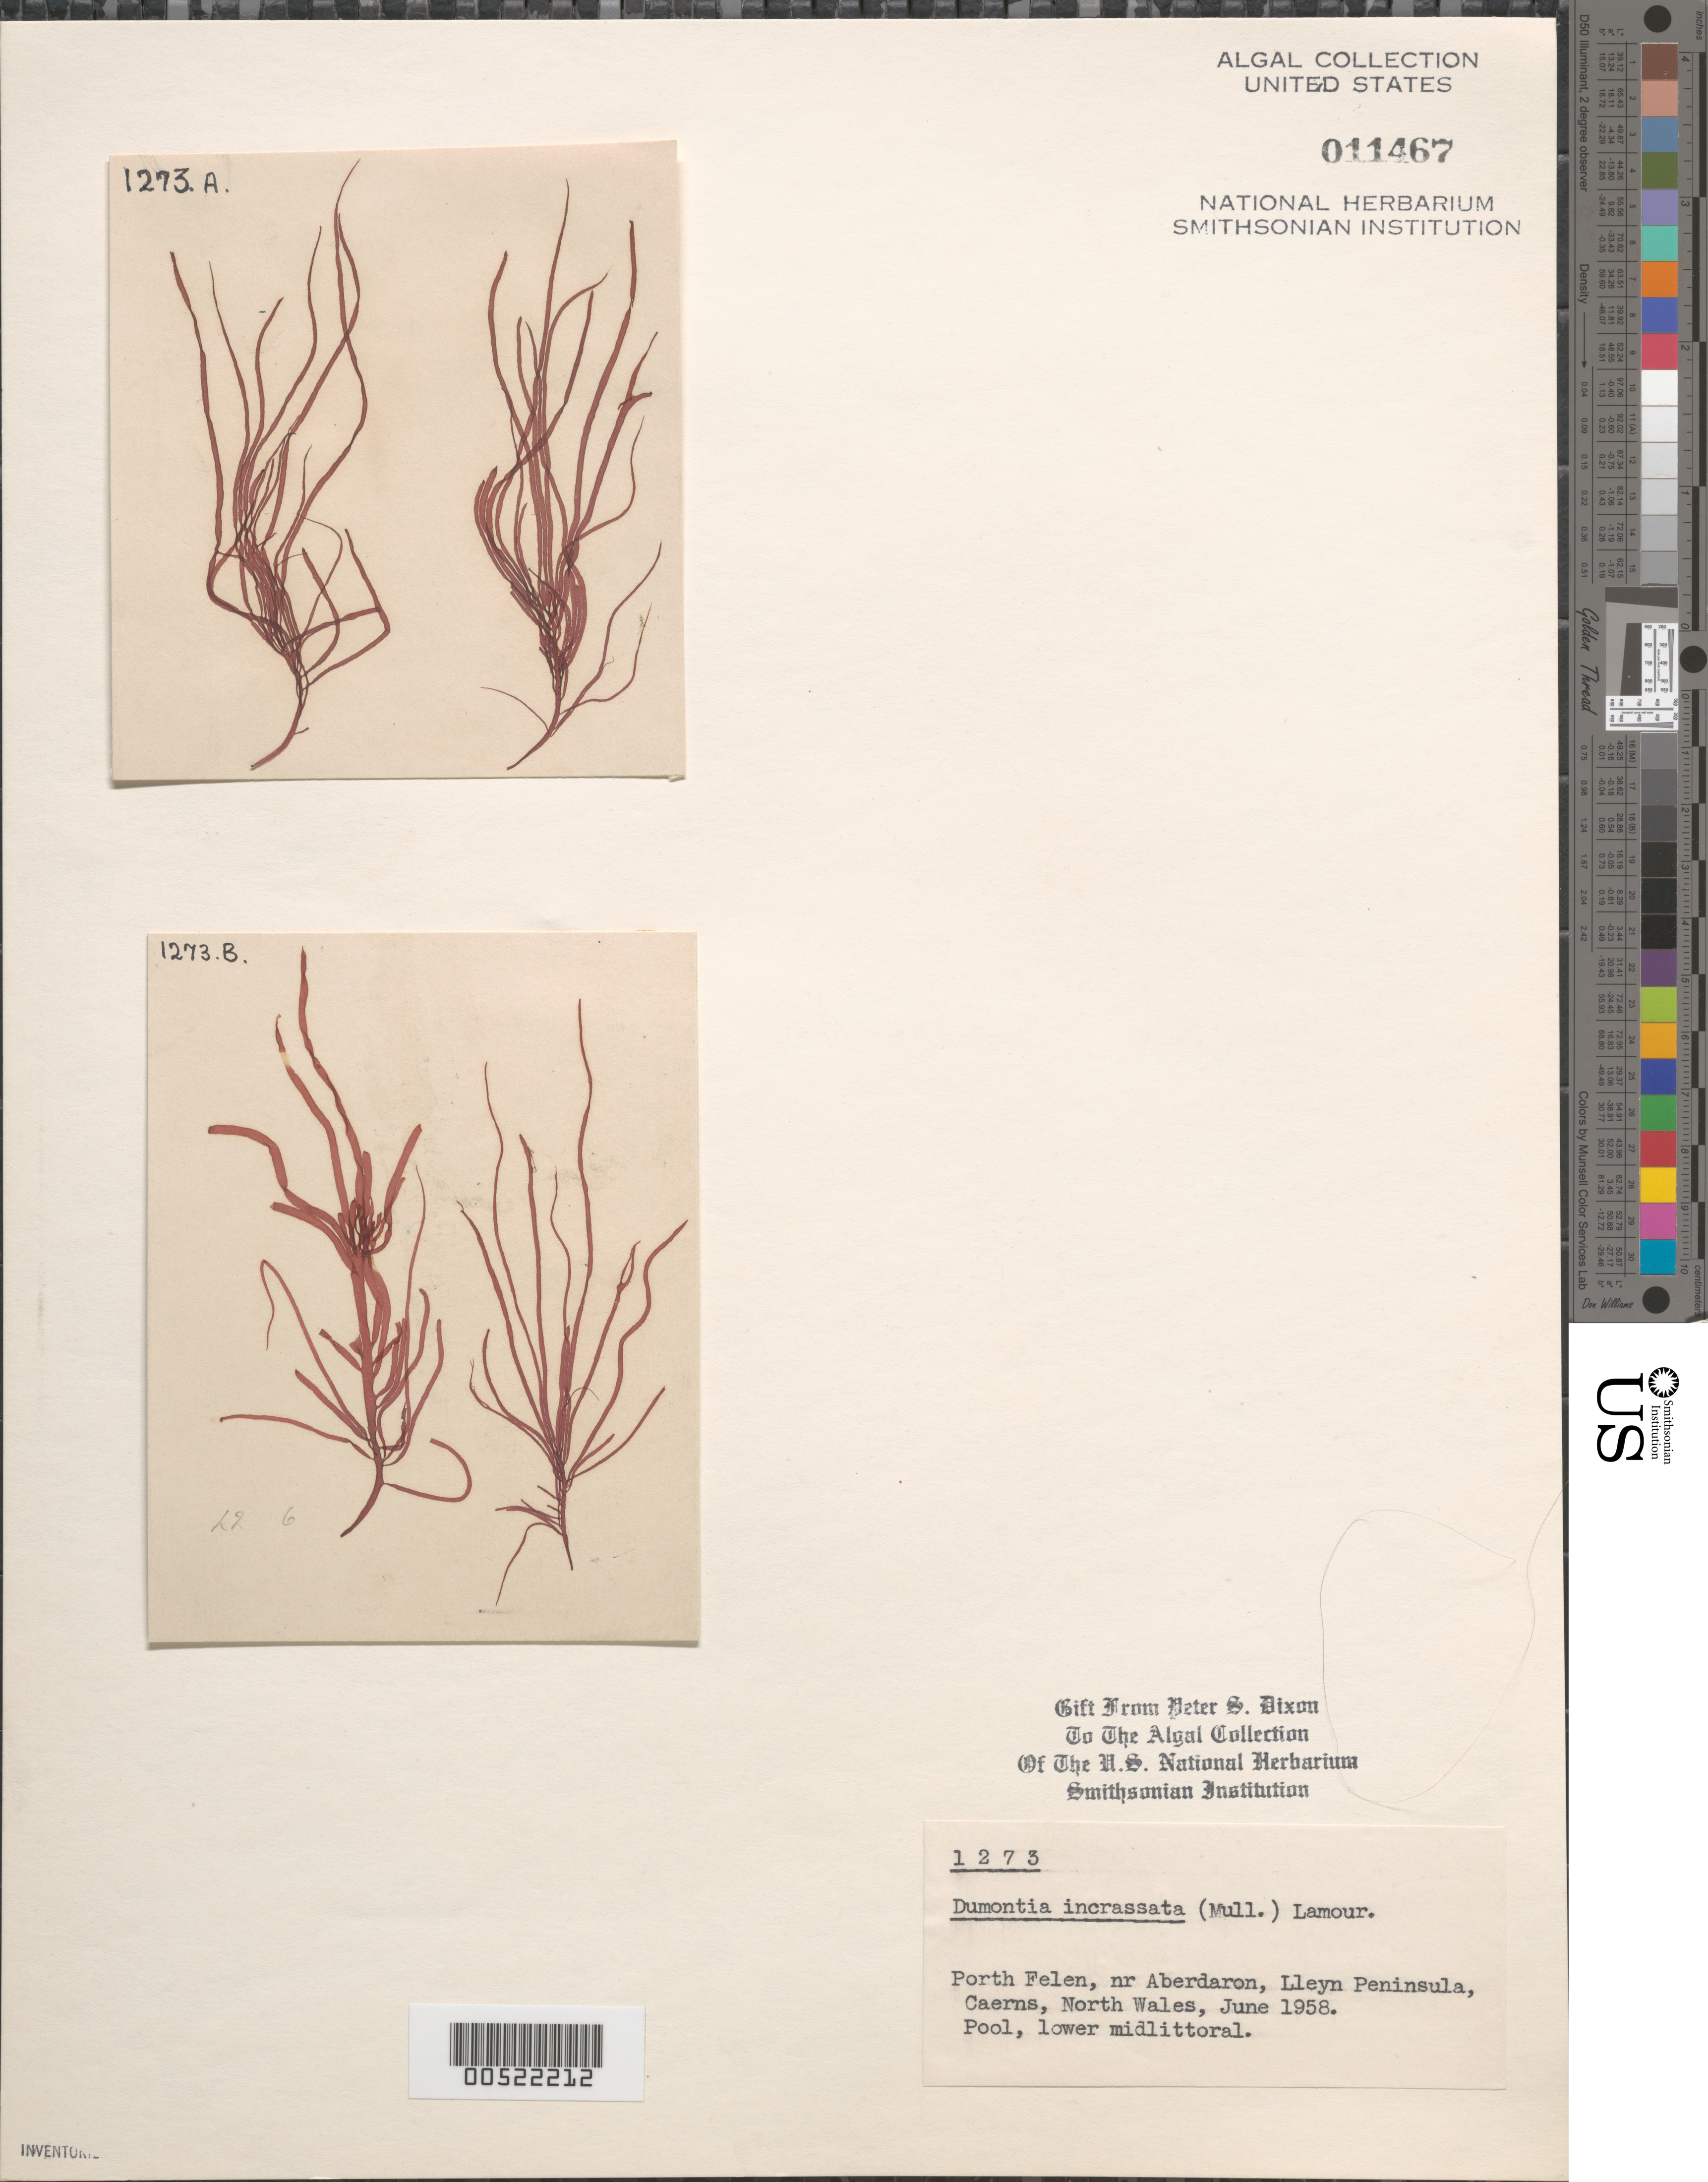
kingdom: Plantae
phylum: Rhodophyta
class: Florideophyceae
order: Gigartinales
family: Dumontiaceae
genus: Dumontia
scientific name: Dumontia contorta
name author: (S.G. Gmel.) Rupr.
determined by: Algae name updating Project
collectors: P. S. Dixon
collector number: PSD 1273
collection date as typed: Jun 1958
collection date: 1958-06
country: United Kingdom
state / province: Wales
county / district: Gwynedd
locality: Porth Felen, near Aberdaron, Lleyn Peninsula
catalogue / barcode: US 11467